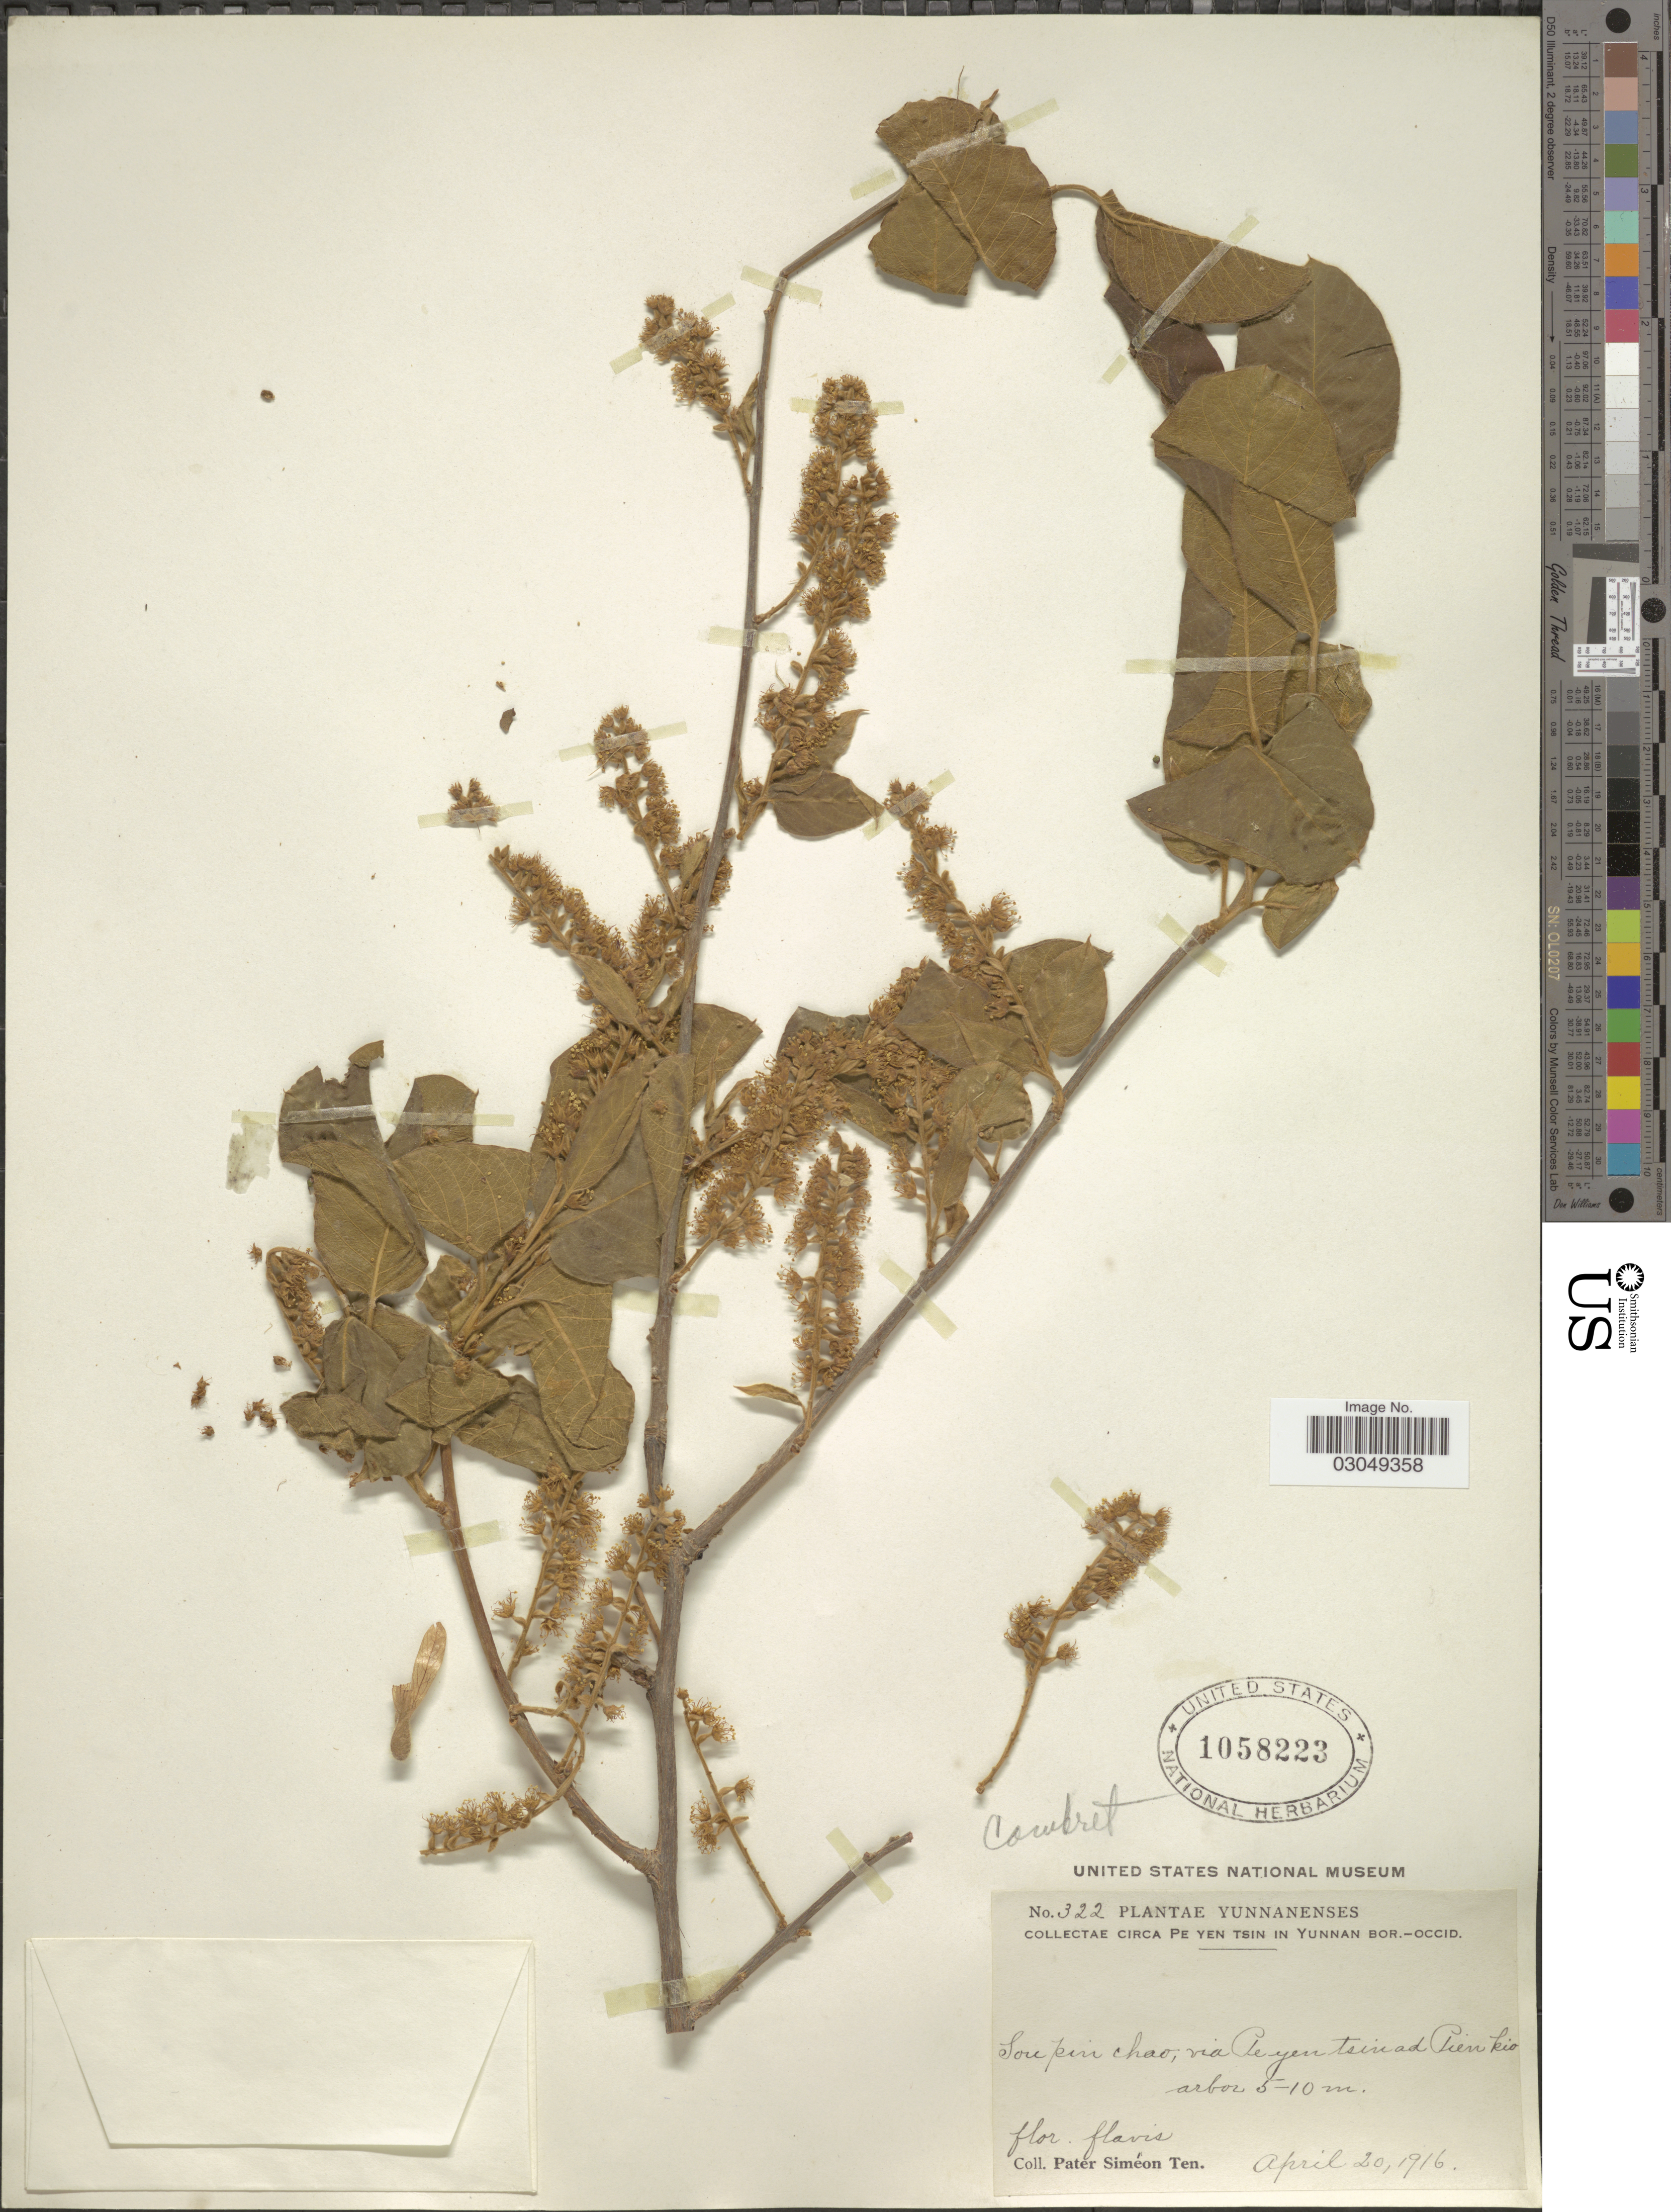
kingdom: Plantae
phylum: Tracheophyta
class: Magnoliopsida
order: Myrtales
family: Combretaceae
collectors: P. S. Ten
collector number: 322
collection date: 1916-04-20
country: China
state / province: Yunnan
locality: Circa Pe Yen Tsin in Yunnan Bor.-occid, Soupin chao; via Peyen tsin ad Pien kio.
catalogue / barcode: US 1058223